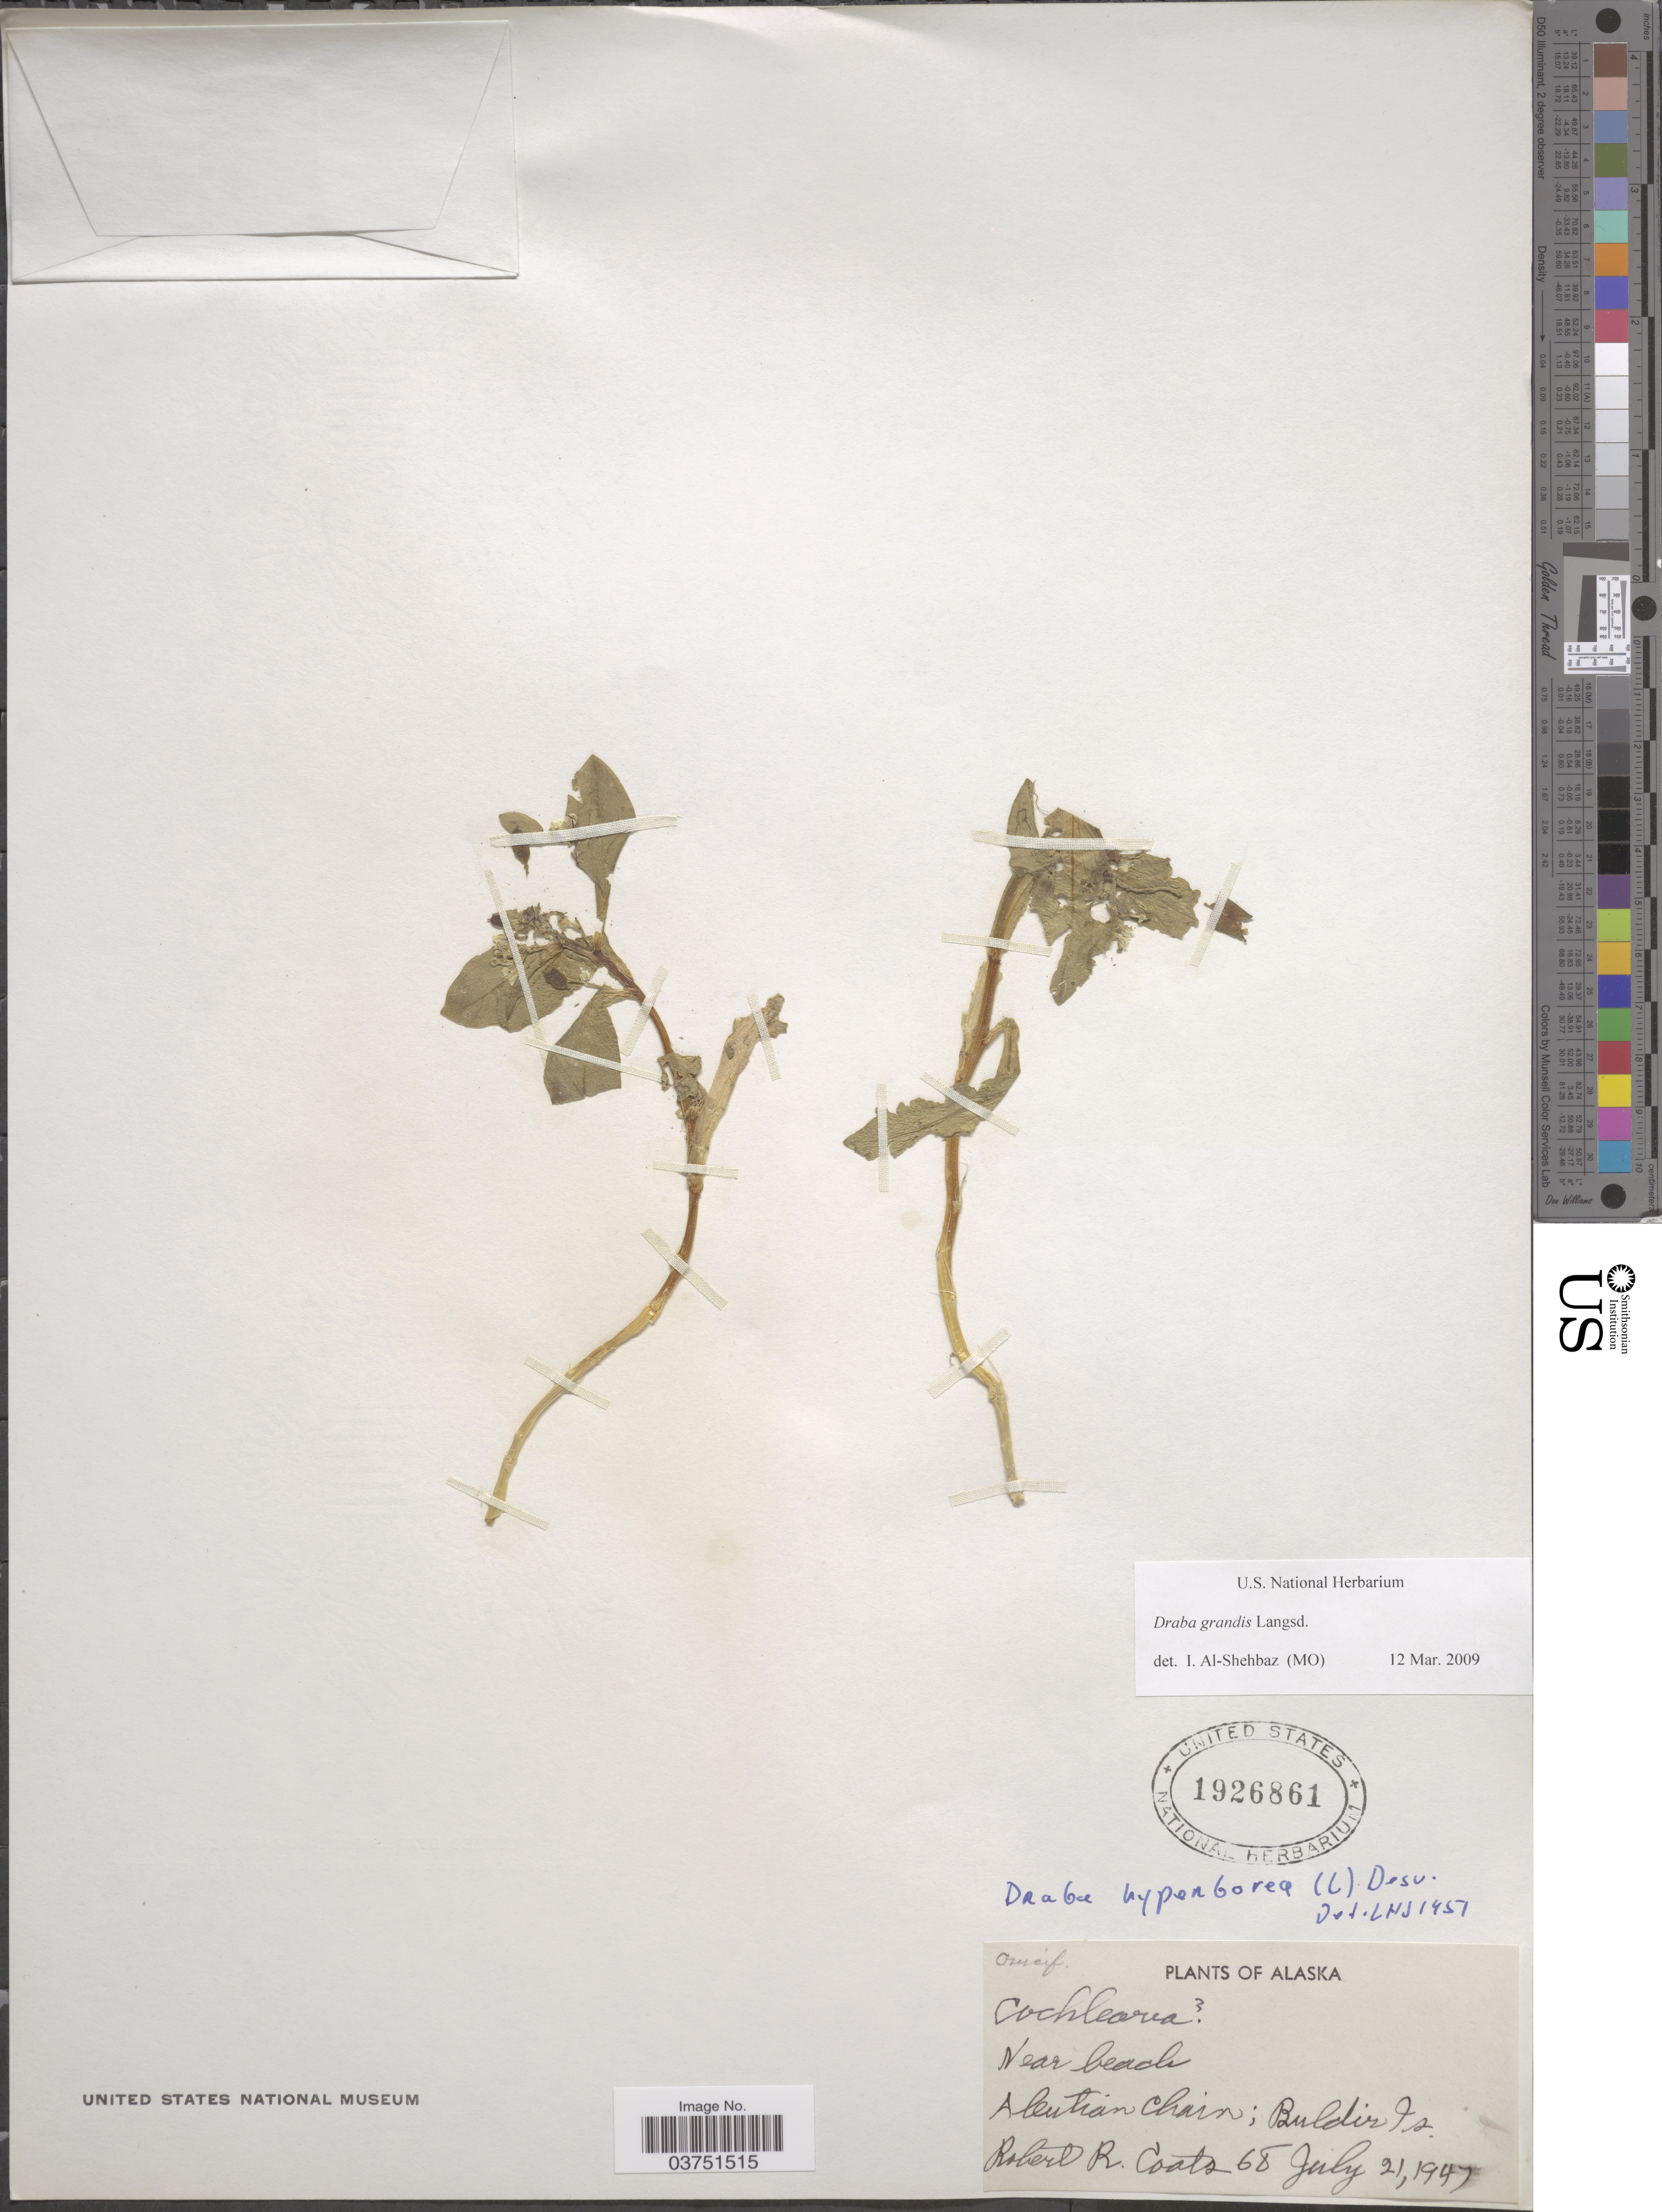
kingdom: Plantae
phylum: Tracheophyta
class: Magnoliopsida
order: Brassicales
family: Brassicaceae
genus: Draba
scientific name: Draba grandis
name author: Langsd. ex DC.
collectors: R. Coats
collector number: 68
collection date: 1947-07-21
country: United States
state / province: Alaska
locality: Aleutian Chain; Buldir Is.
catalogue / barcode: US 1926861